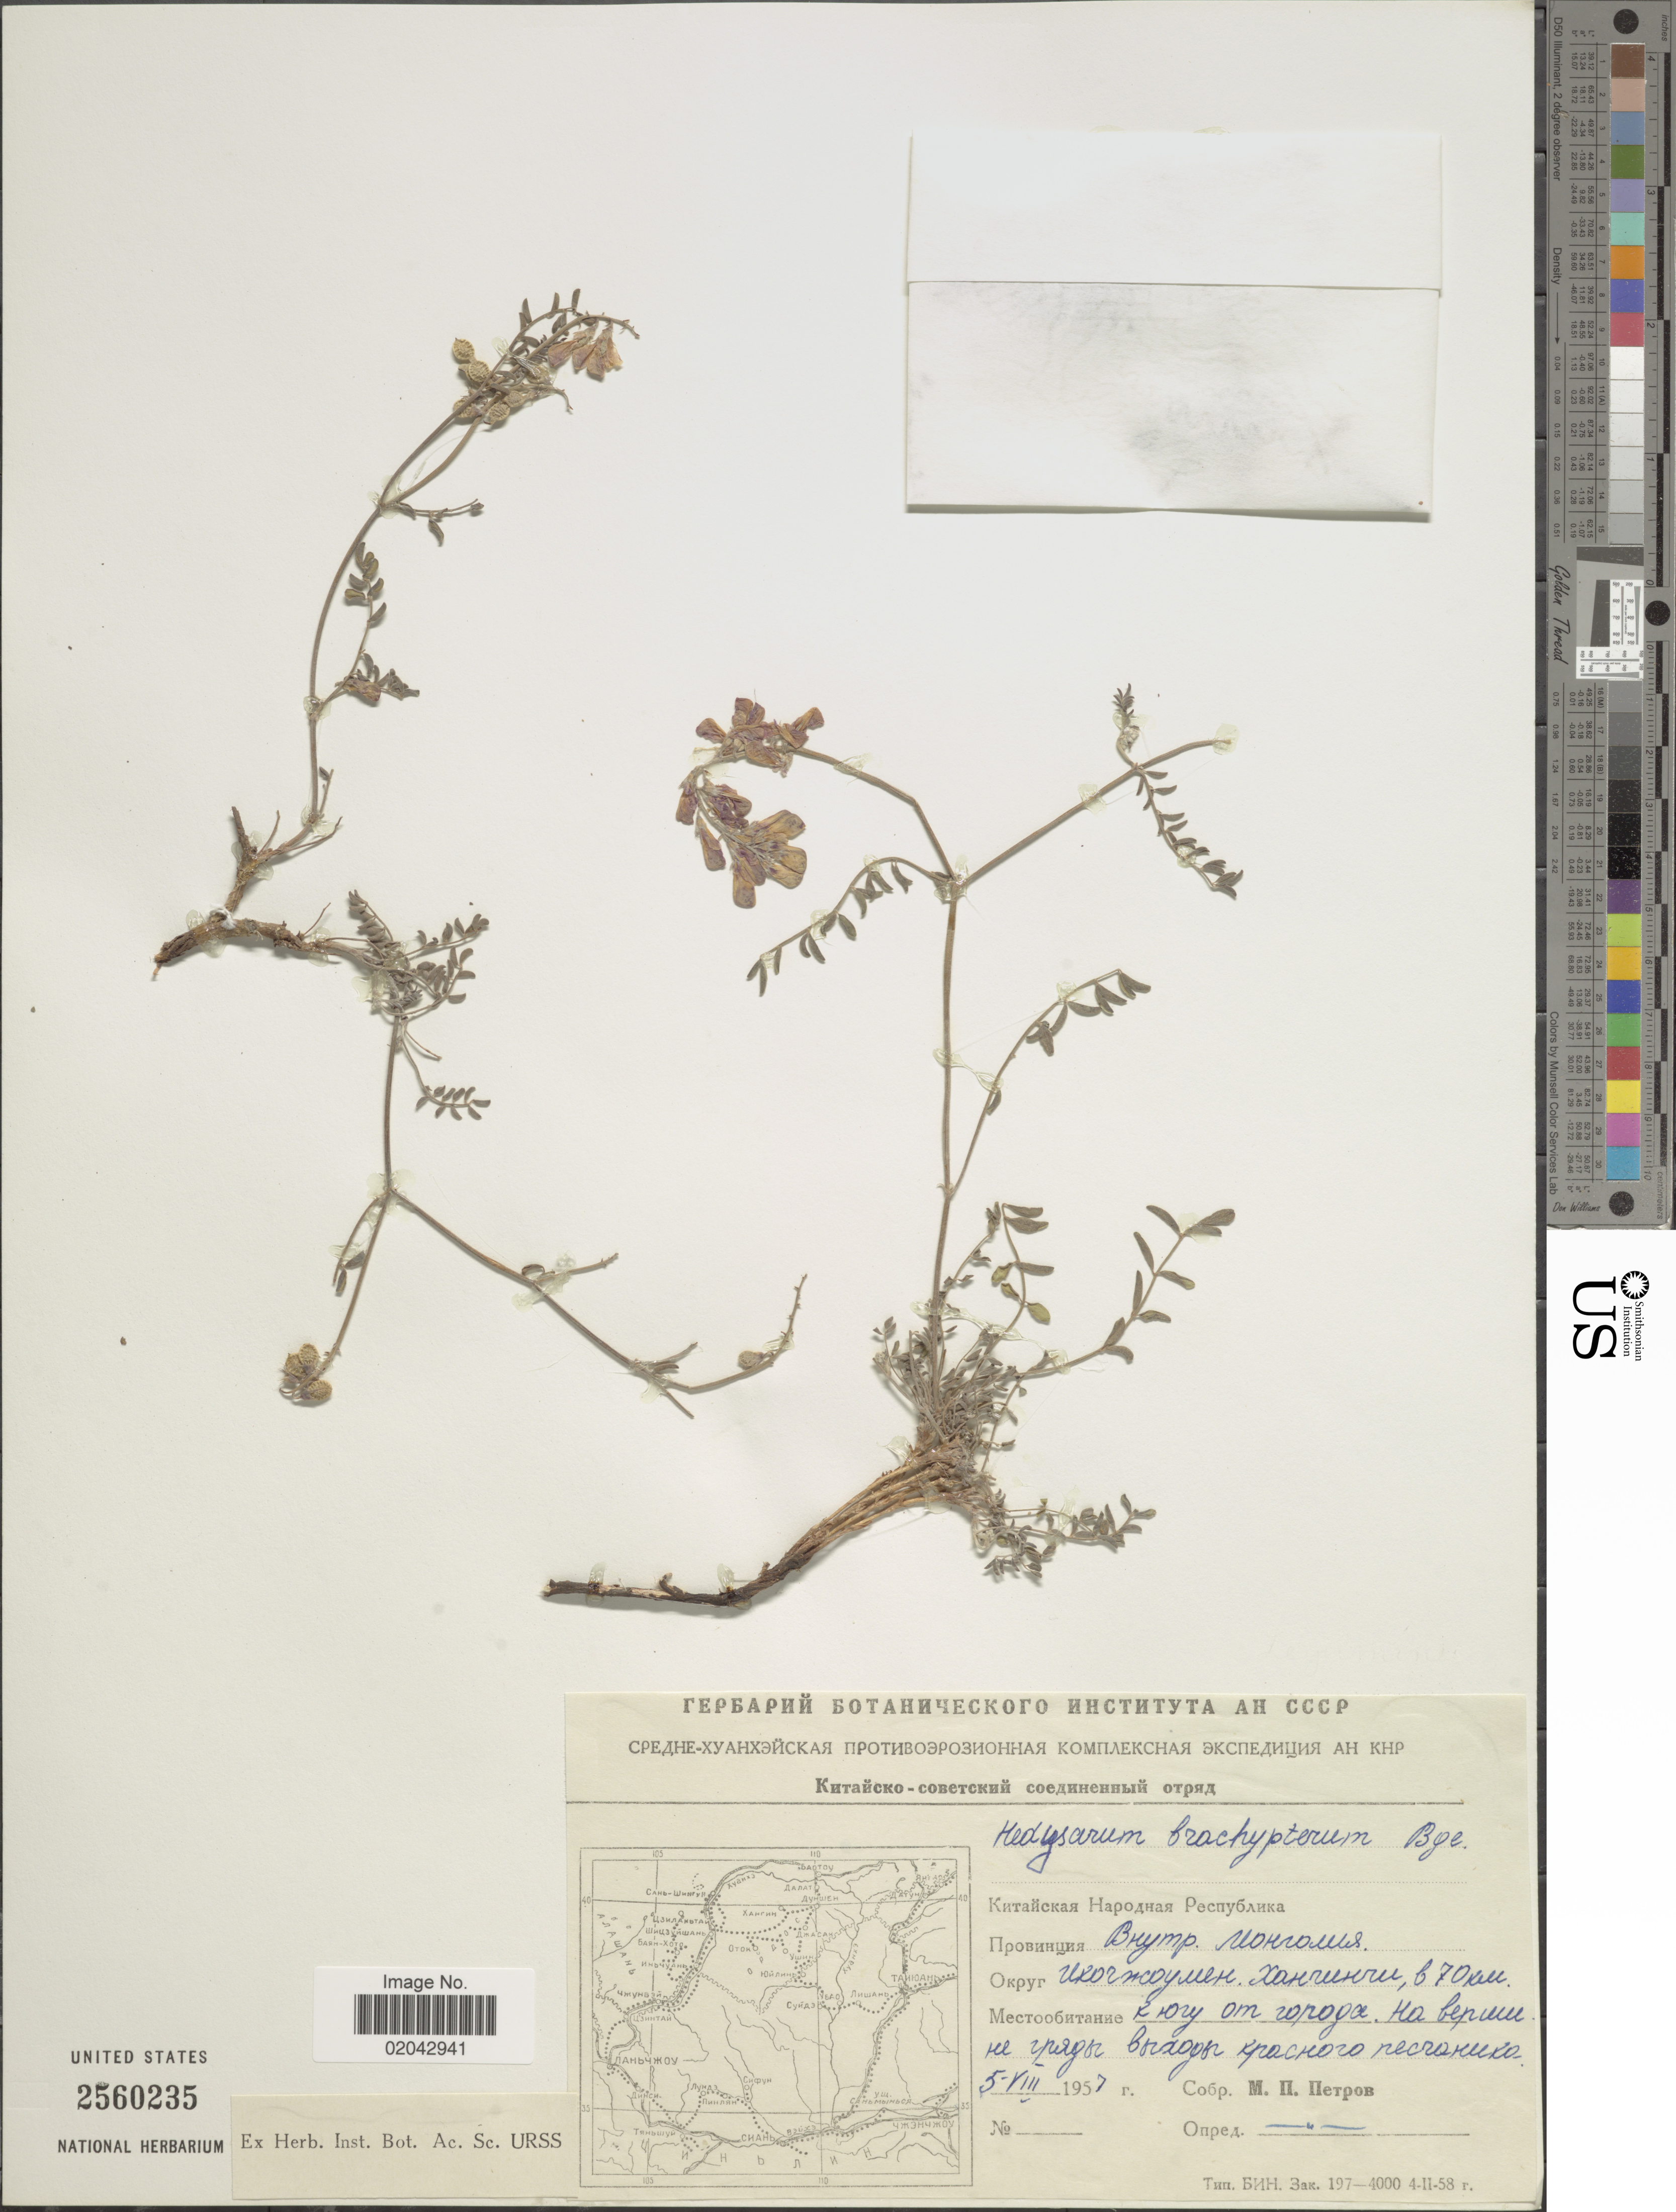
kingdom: Plantae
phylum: Tracheophyta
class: Magnoliopsida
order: Fabales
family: Fabaceae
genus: Hedysarum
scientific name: Hedysarum brachypterum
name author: Bunge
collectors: M. Petrov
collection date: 1957-08-05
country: China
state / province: Nei Monggol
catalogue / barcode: US 2560235